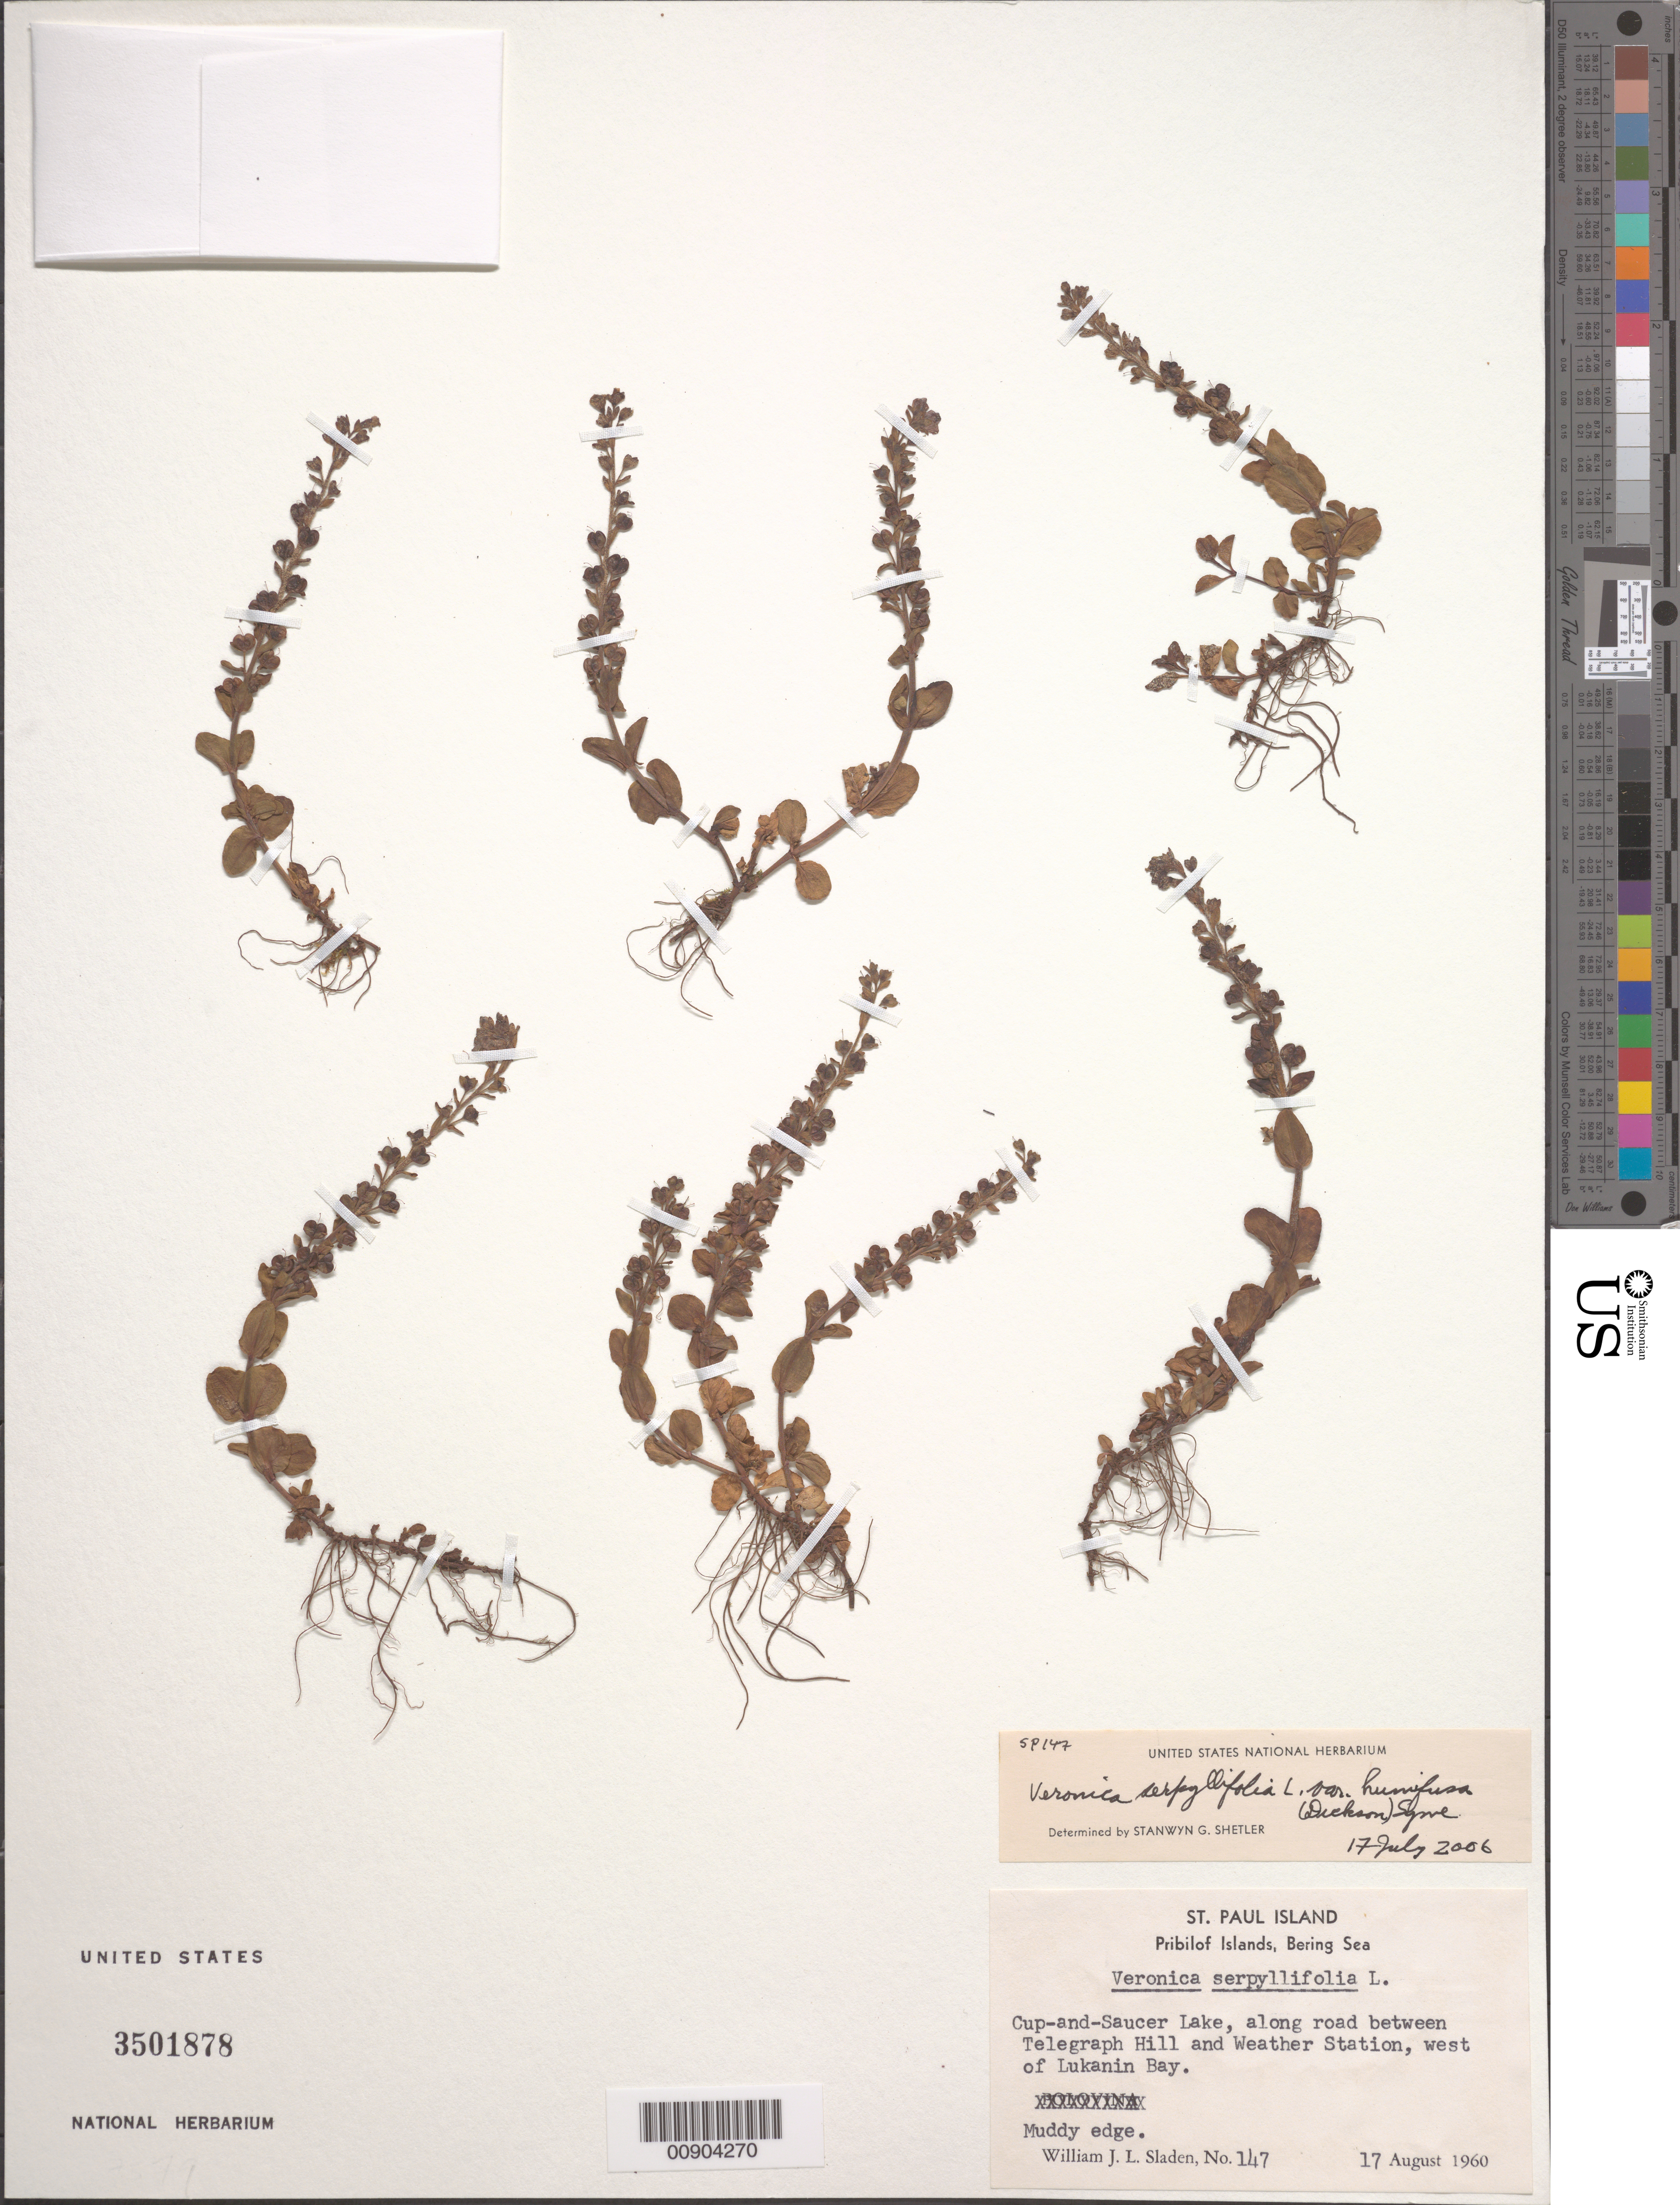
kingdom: Plantae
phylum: Tracheophyta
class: Magnoliopsida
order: Lamiales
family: Plantaginaceae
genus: Veronica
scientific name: Veronica serpyllifolia var. humifusa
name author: (Dicks.) Sm.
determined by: Shetler, Stanwyn G., (US), NMNH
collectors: W. Sladen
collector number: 147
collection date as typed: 17 Aug 1960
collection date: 1960-08-17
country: United States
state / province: Alaska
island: St. Paul Island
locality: St. Paul Island. Cup-and-Saucer Lake, along road between Telegraph Hill and Weather Station, west of Lukanin Bay., Bering Sea, Pribilof Islands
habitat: Muddy edge.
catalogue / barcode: US 3501878